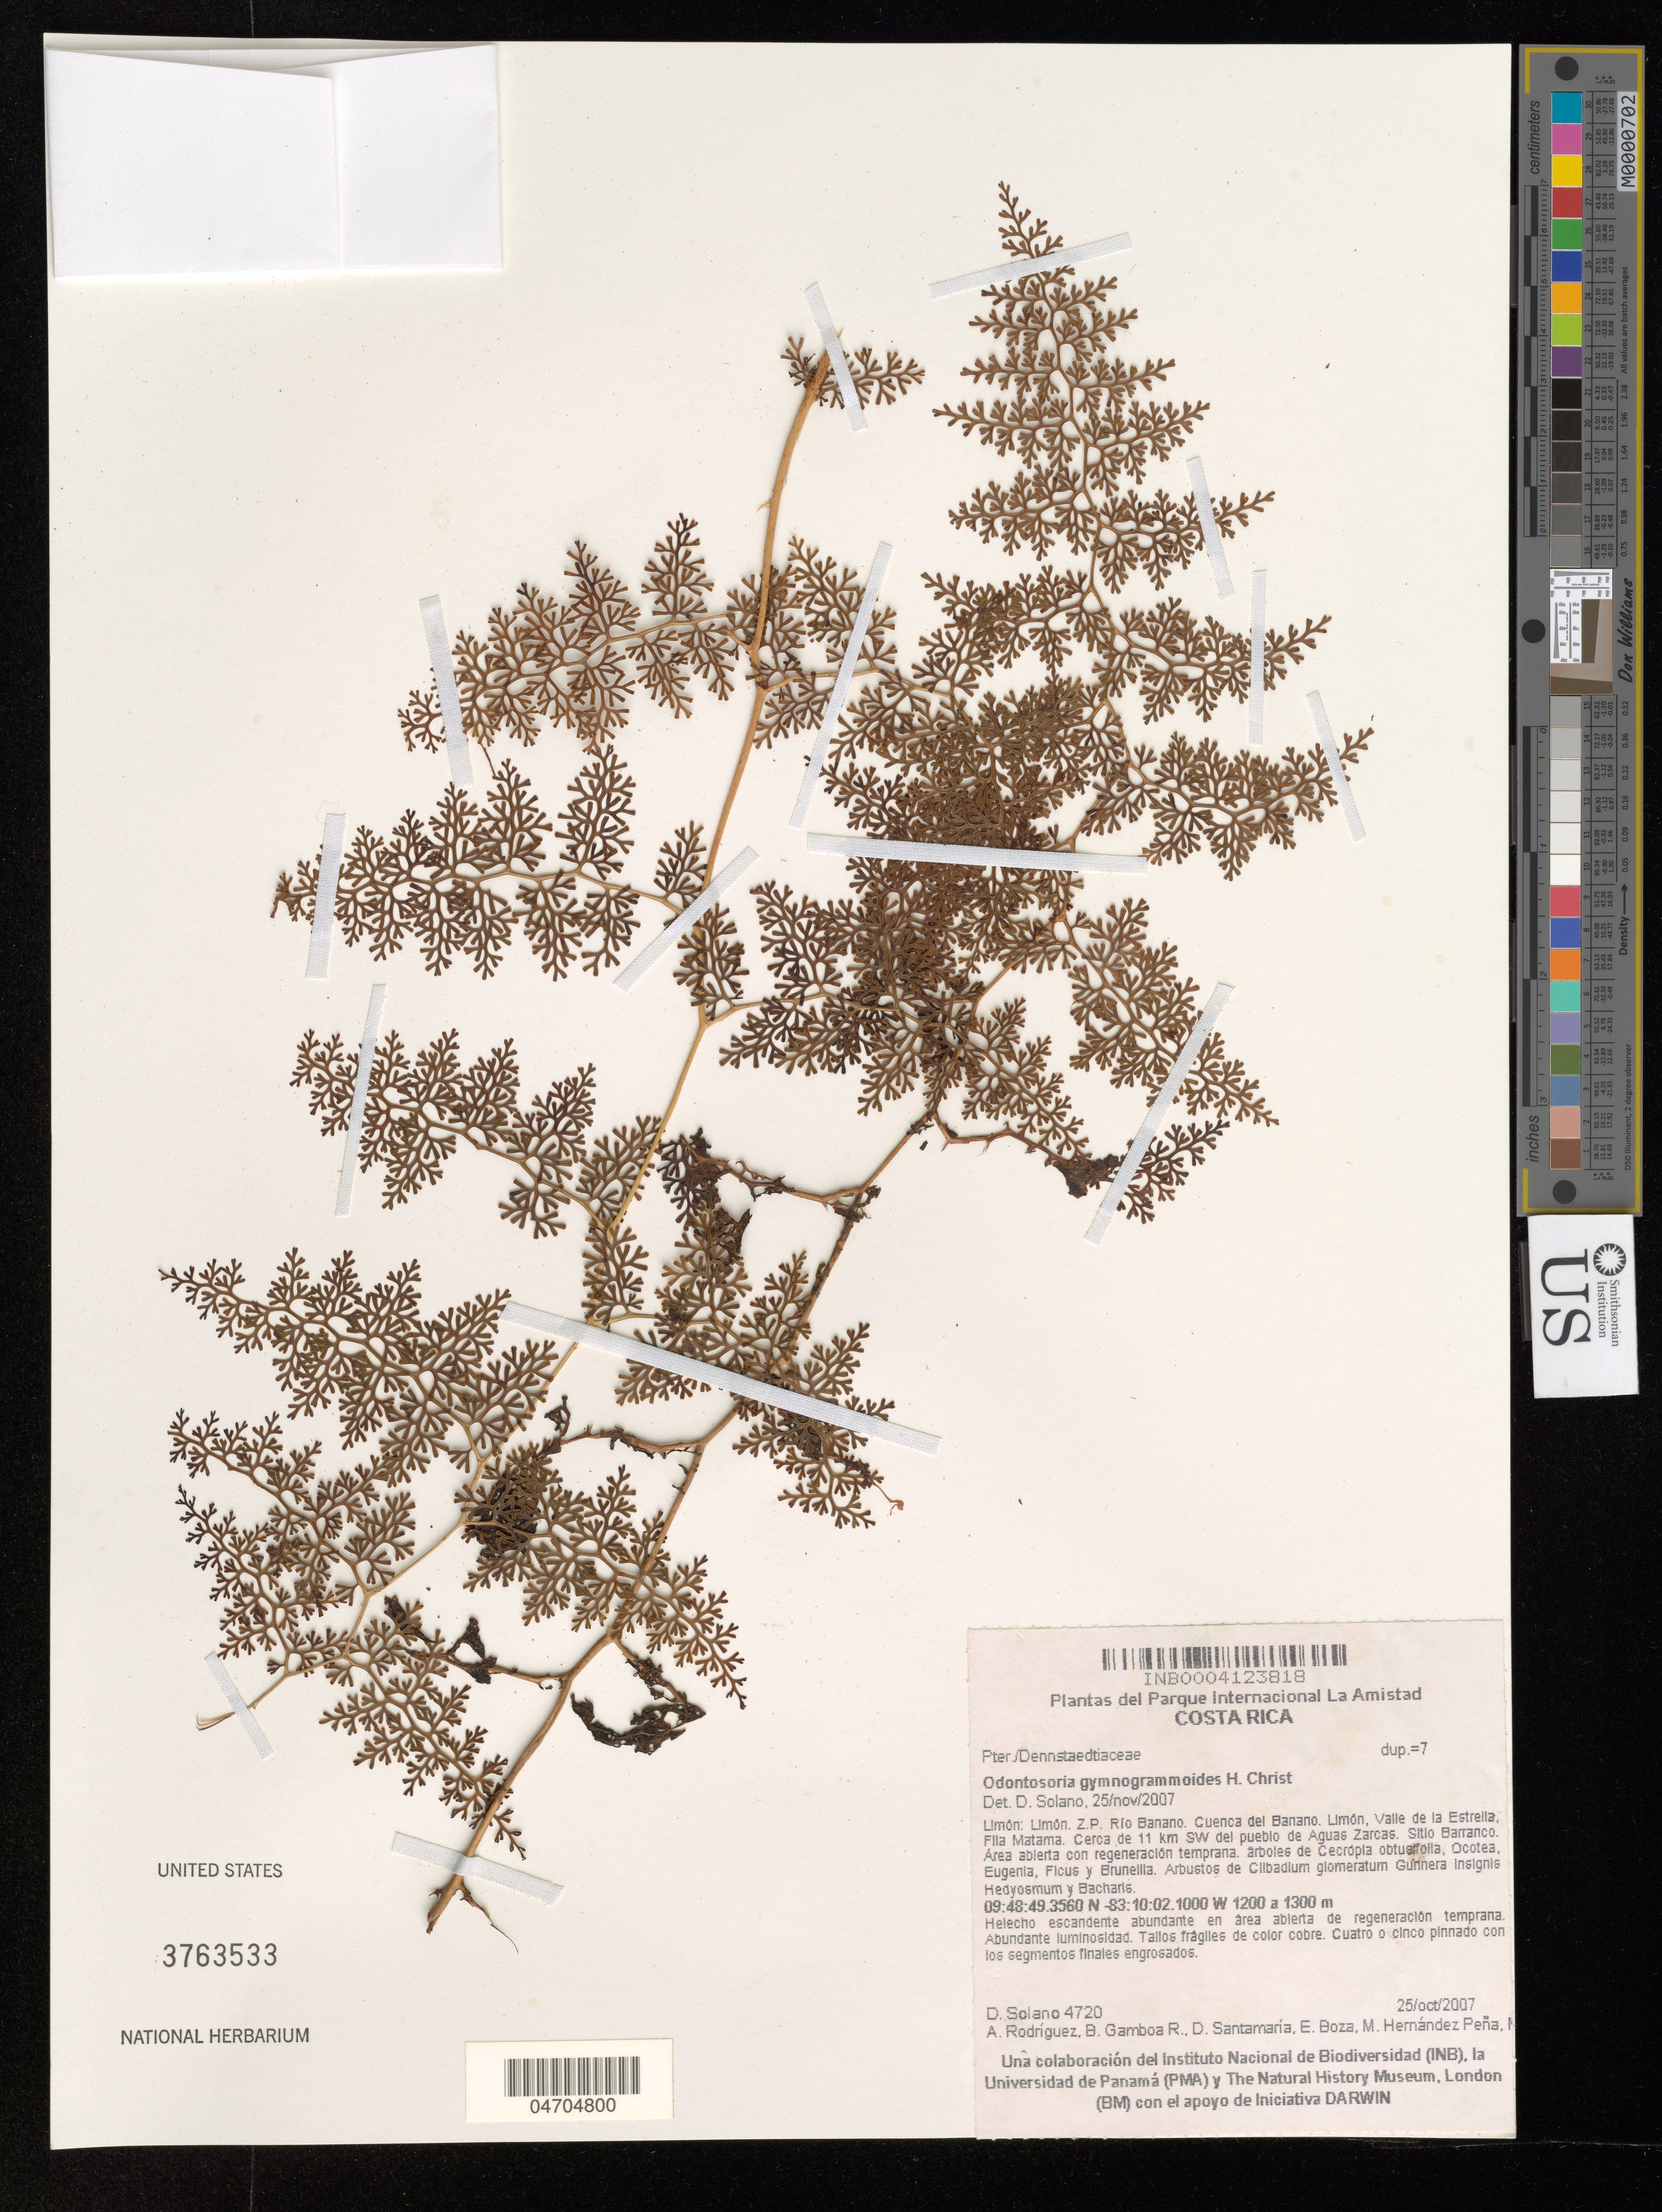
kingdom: Plantae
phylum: Tracheophyta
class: Polypodiopsida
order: Polypodiales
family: Lindsaeaceae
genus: Odontosoria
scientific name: Odontosoria gymnogrammoides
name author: Christ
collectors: D. Solano, A. Rodríguez, B. Gamboa R., D. Santamaria & et al.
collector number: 4720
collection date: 2007-10-25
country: Costa Rica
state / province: Limón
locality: Limón Z. P. Rio Banano. Cuenca del Banano. Limón, Valle de la Estrella, Fila Matama. Cerca de 11 km SW del pueblo de Aguas Zarcas. Sitio Barranco.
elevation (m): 1200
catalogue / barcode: US 3763533